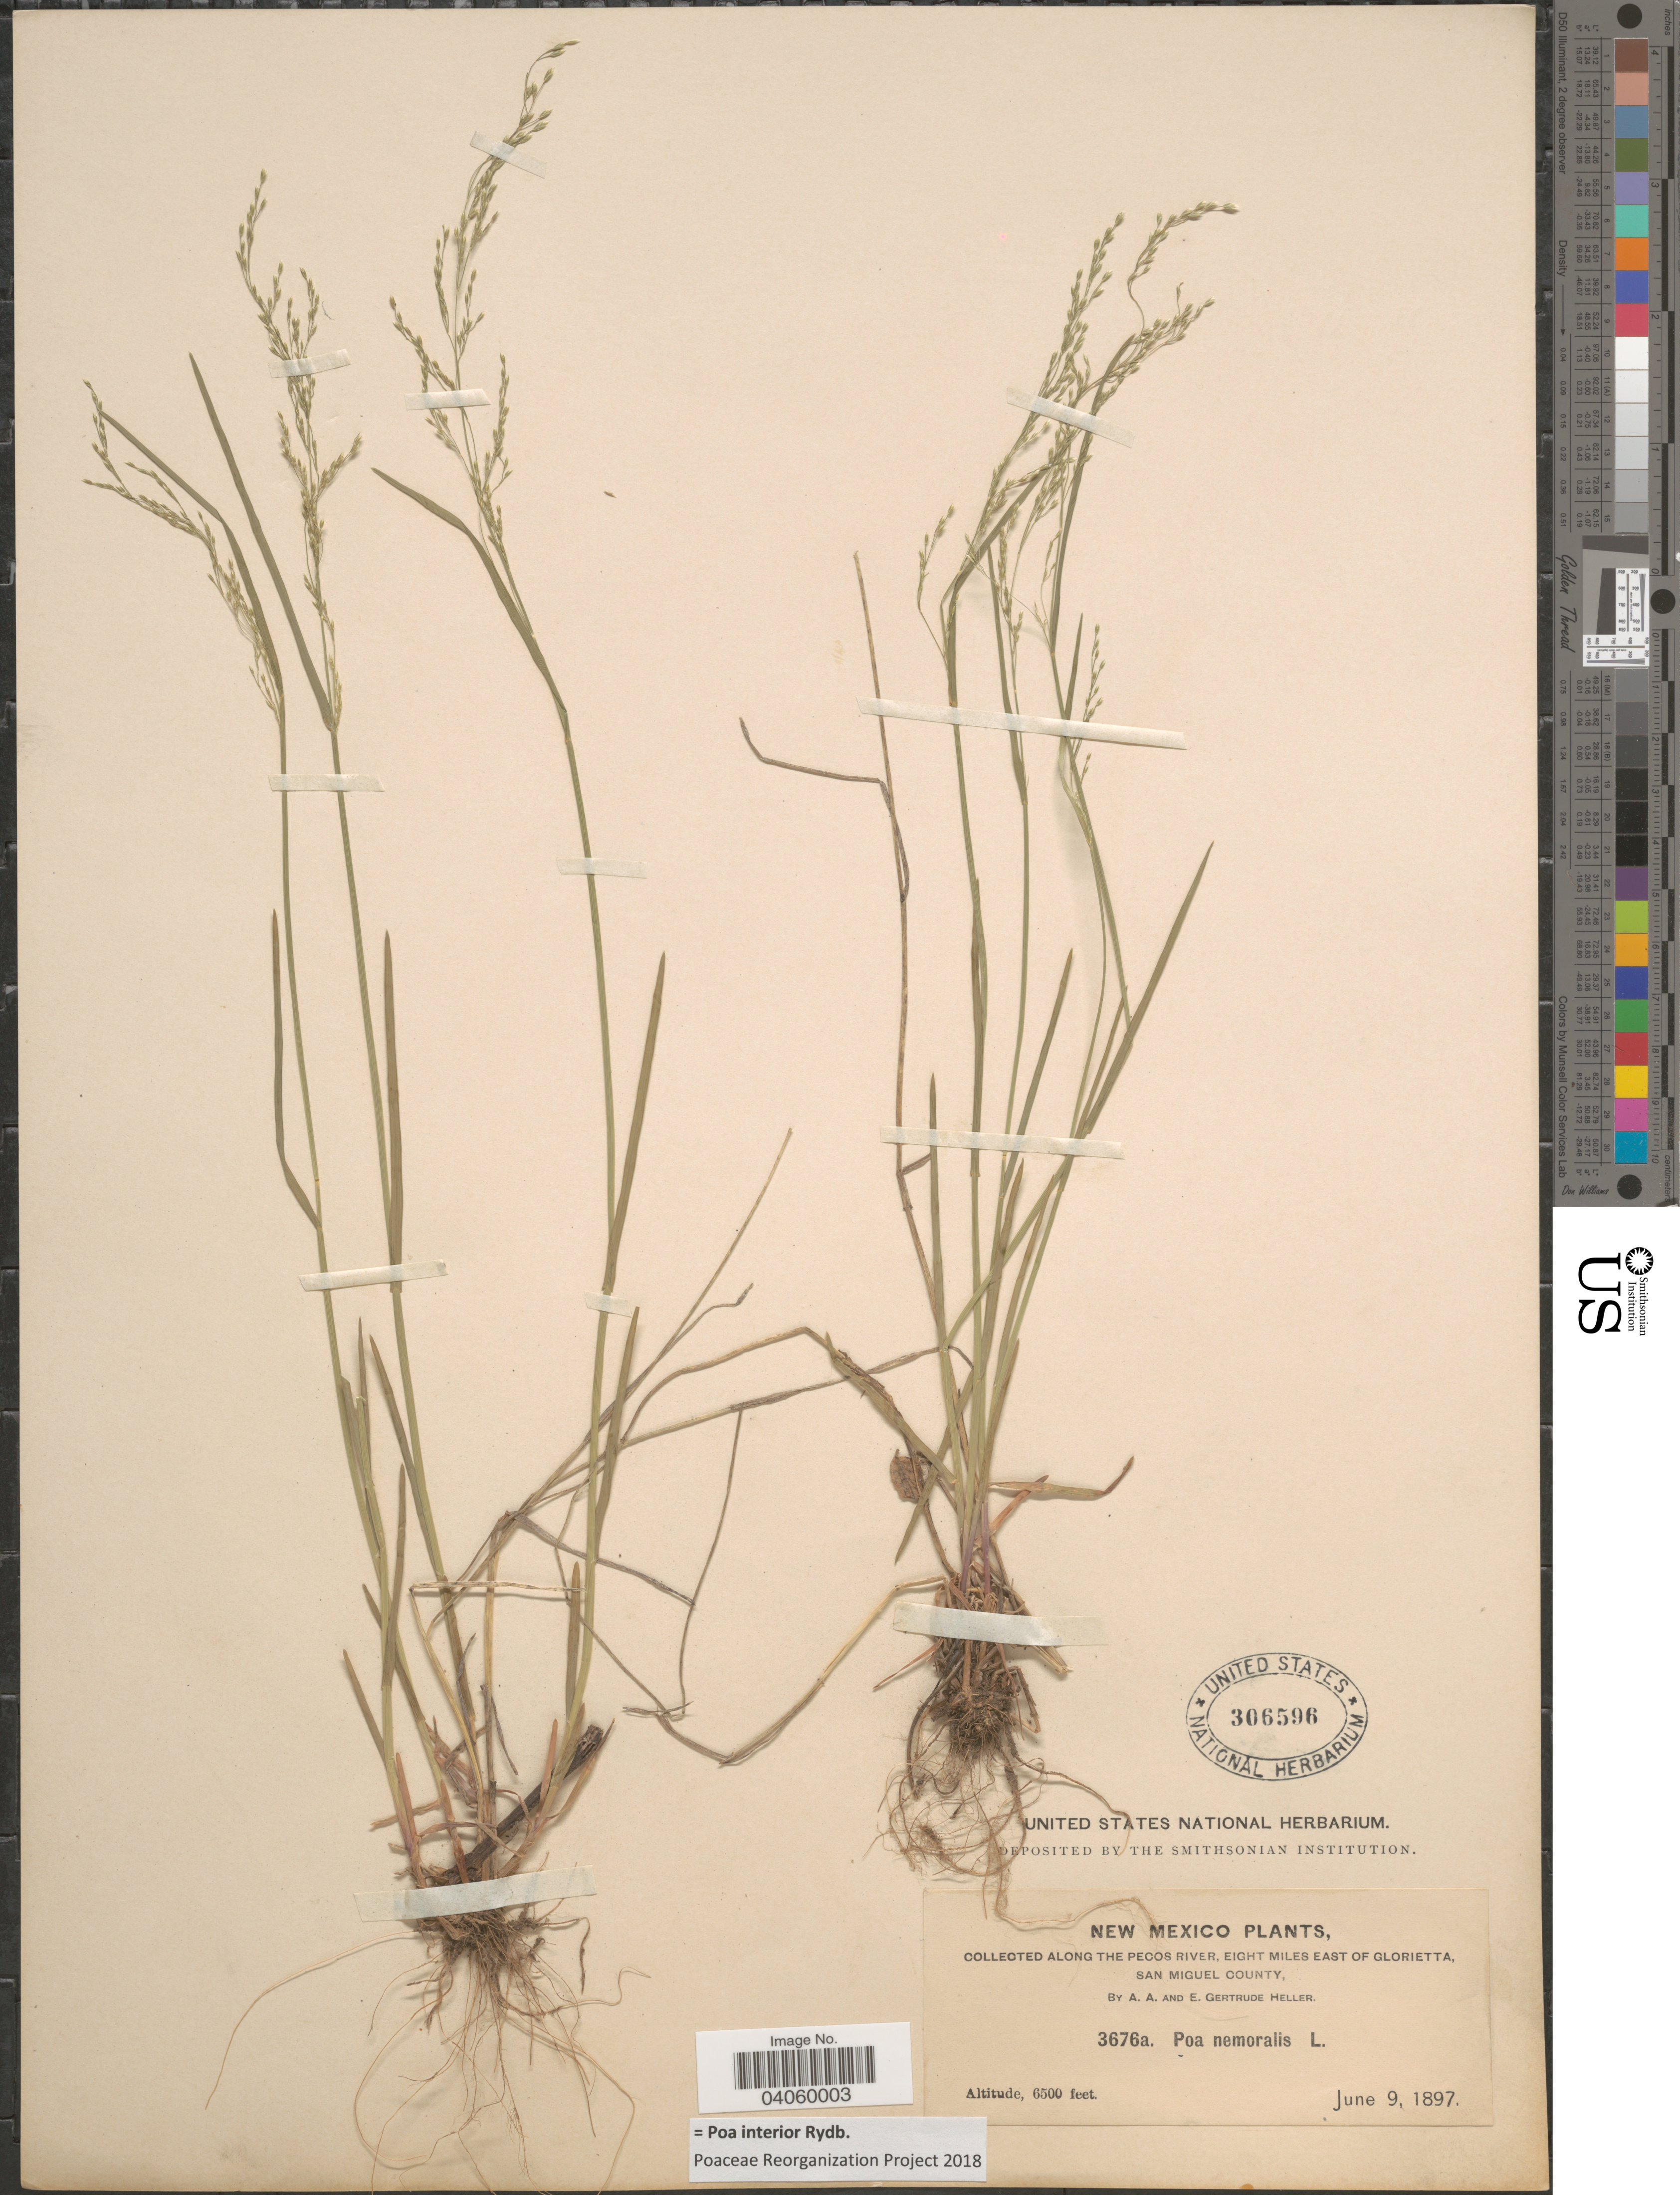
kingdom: Plantae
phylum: Tracheophyta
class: Liliopsida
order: Poales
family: Poaceae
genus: Poa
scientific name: Poa interior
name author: Rydb.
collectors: A. A. Heller & E. G. Heller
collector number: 3676a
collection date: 1897-06-09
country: United States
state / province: New Mexico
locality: Along the Pecos River, eight miles East of Glorietta, San Miguel County.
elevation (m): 1981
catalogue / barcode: US 306596